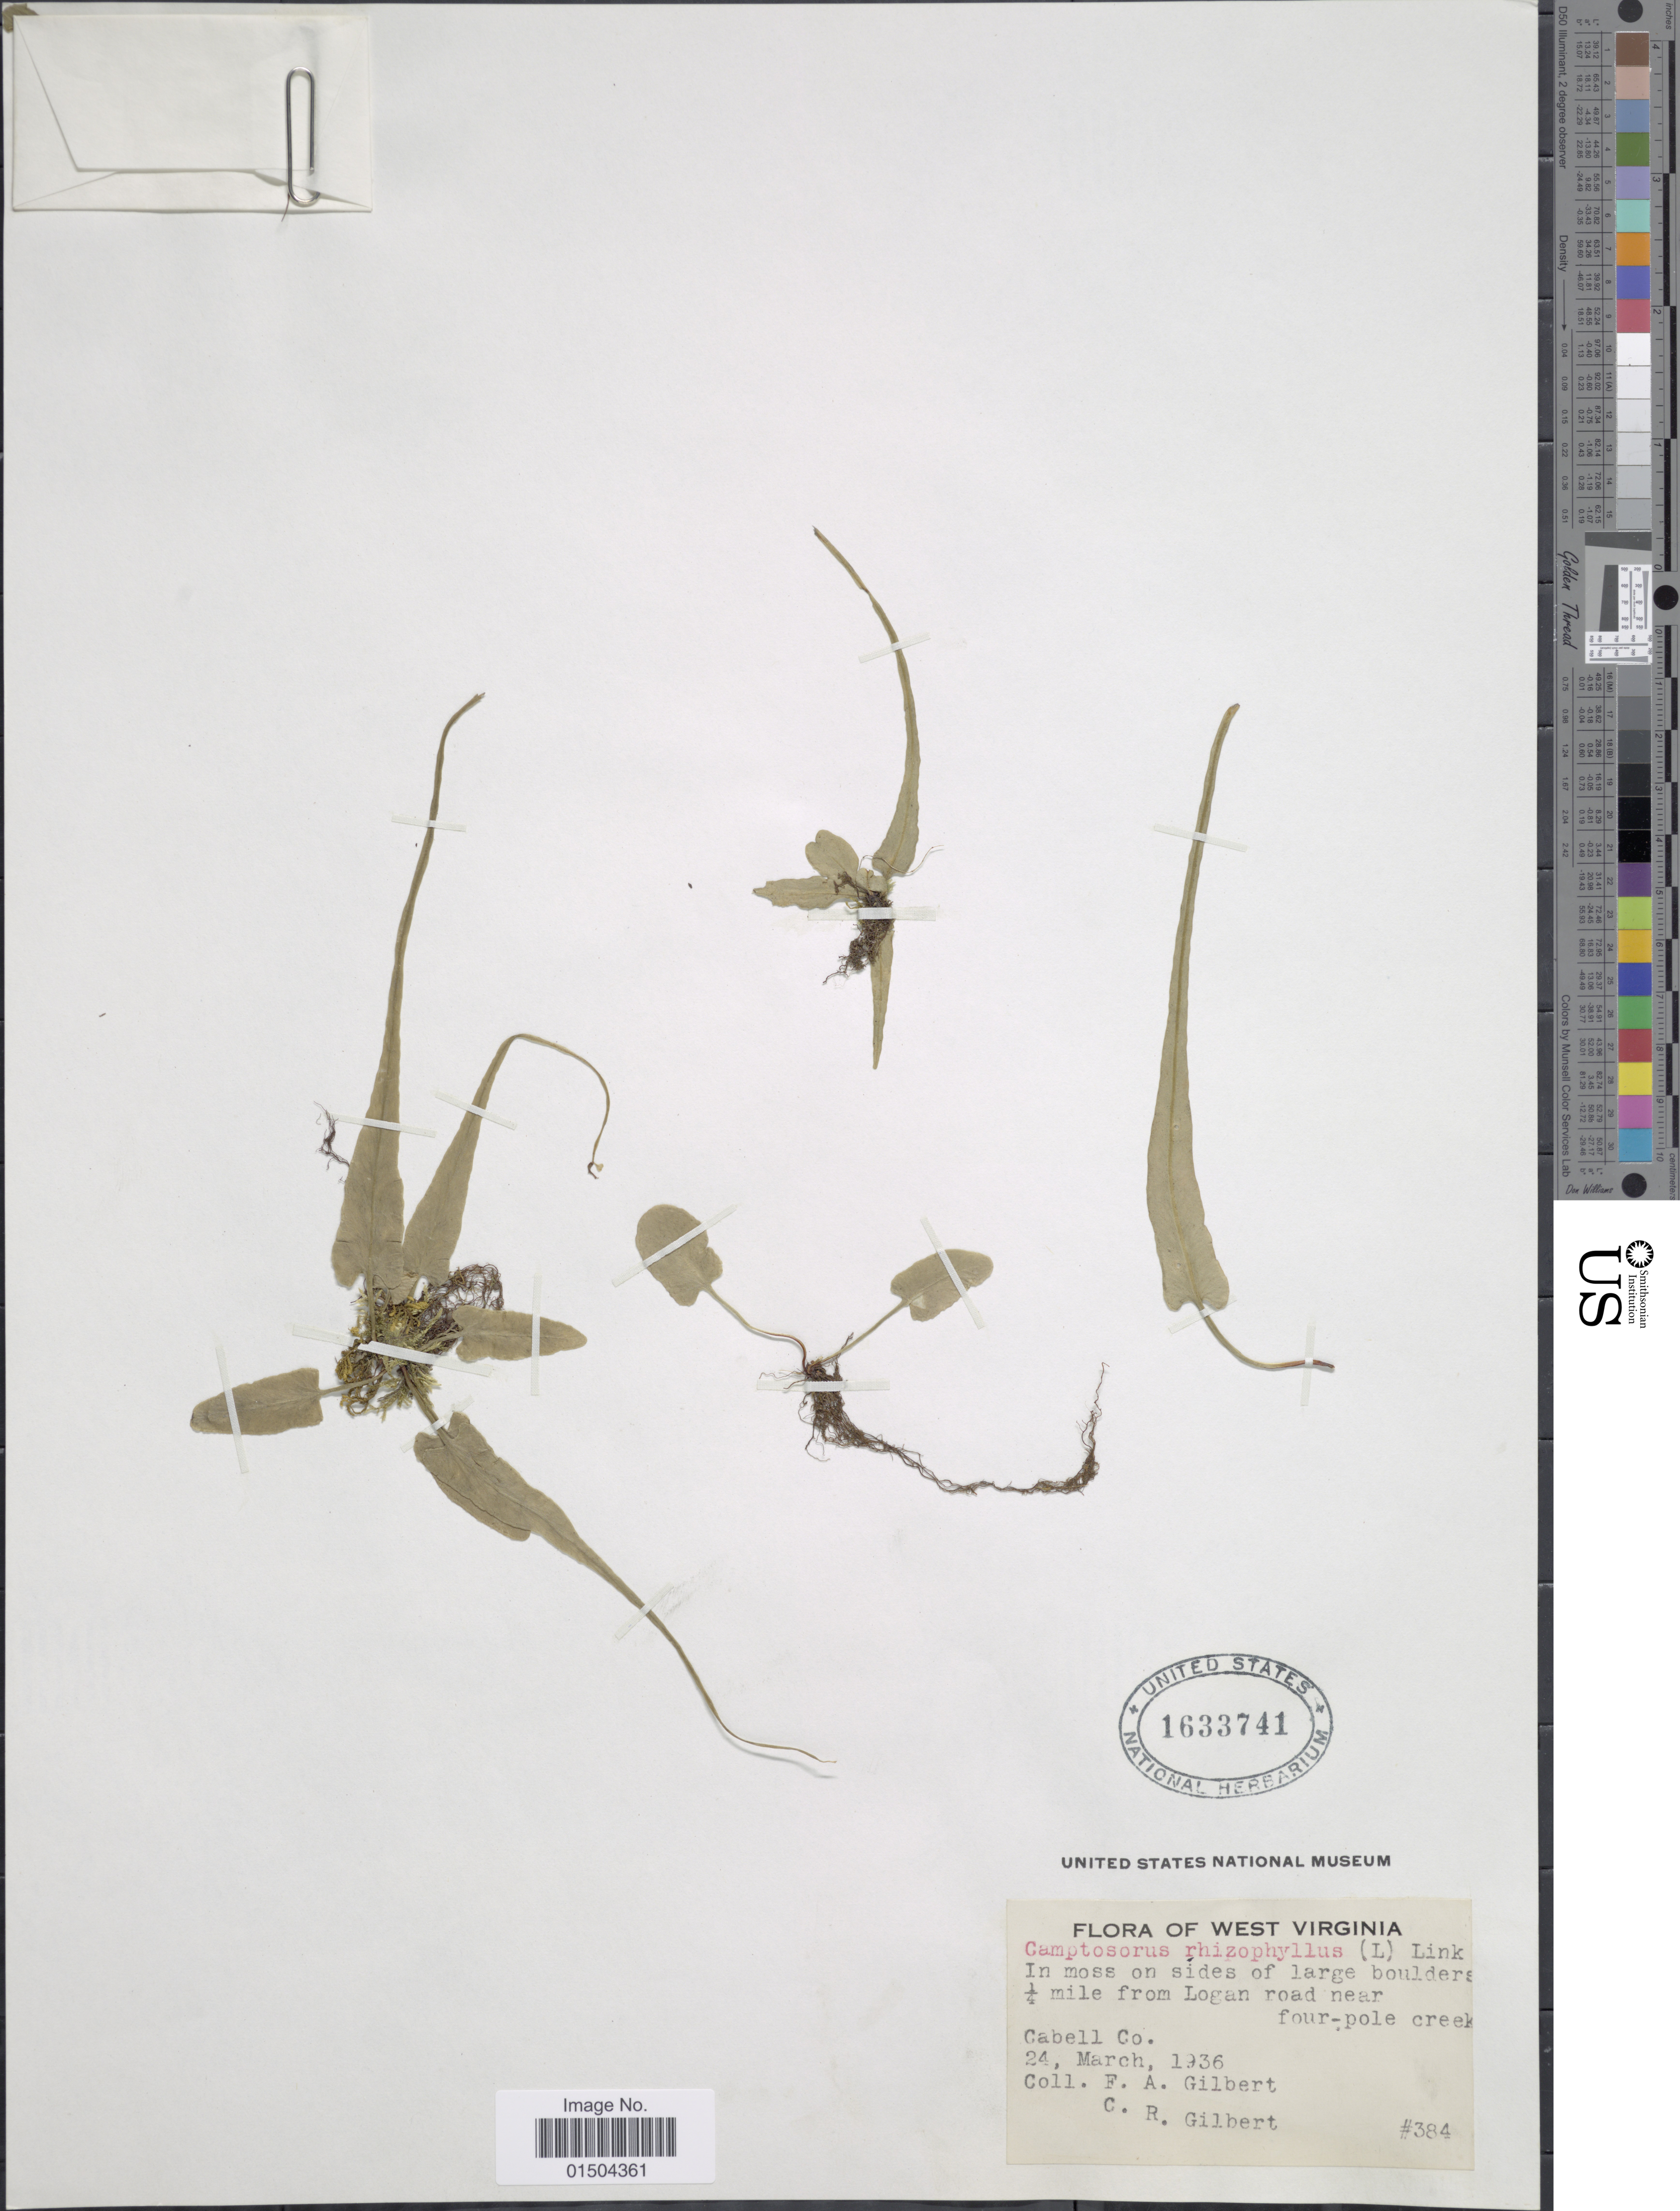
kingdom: Plantae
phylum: Tracheophyta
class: Polypodiopsida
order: Polypodiales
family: Aspleniaceae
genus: Asplenium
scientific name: Asplenium rhizophyllum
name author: L.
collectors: F. A. Gilbert & C. Gilbert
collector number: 384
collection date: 1936-03-24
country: United States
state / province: West Virginia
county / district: Cabell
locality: In moss on sides of large boulders ¼ mile from Logan road near four-pole creek. Cabell Co.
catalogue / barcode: US 1633741